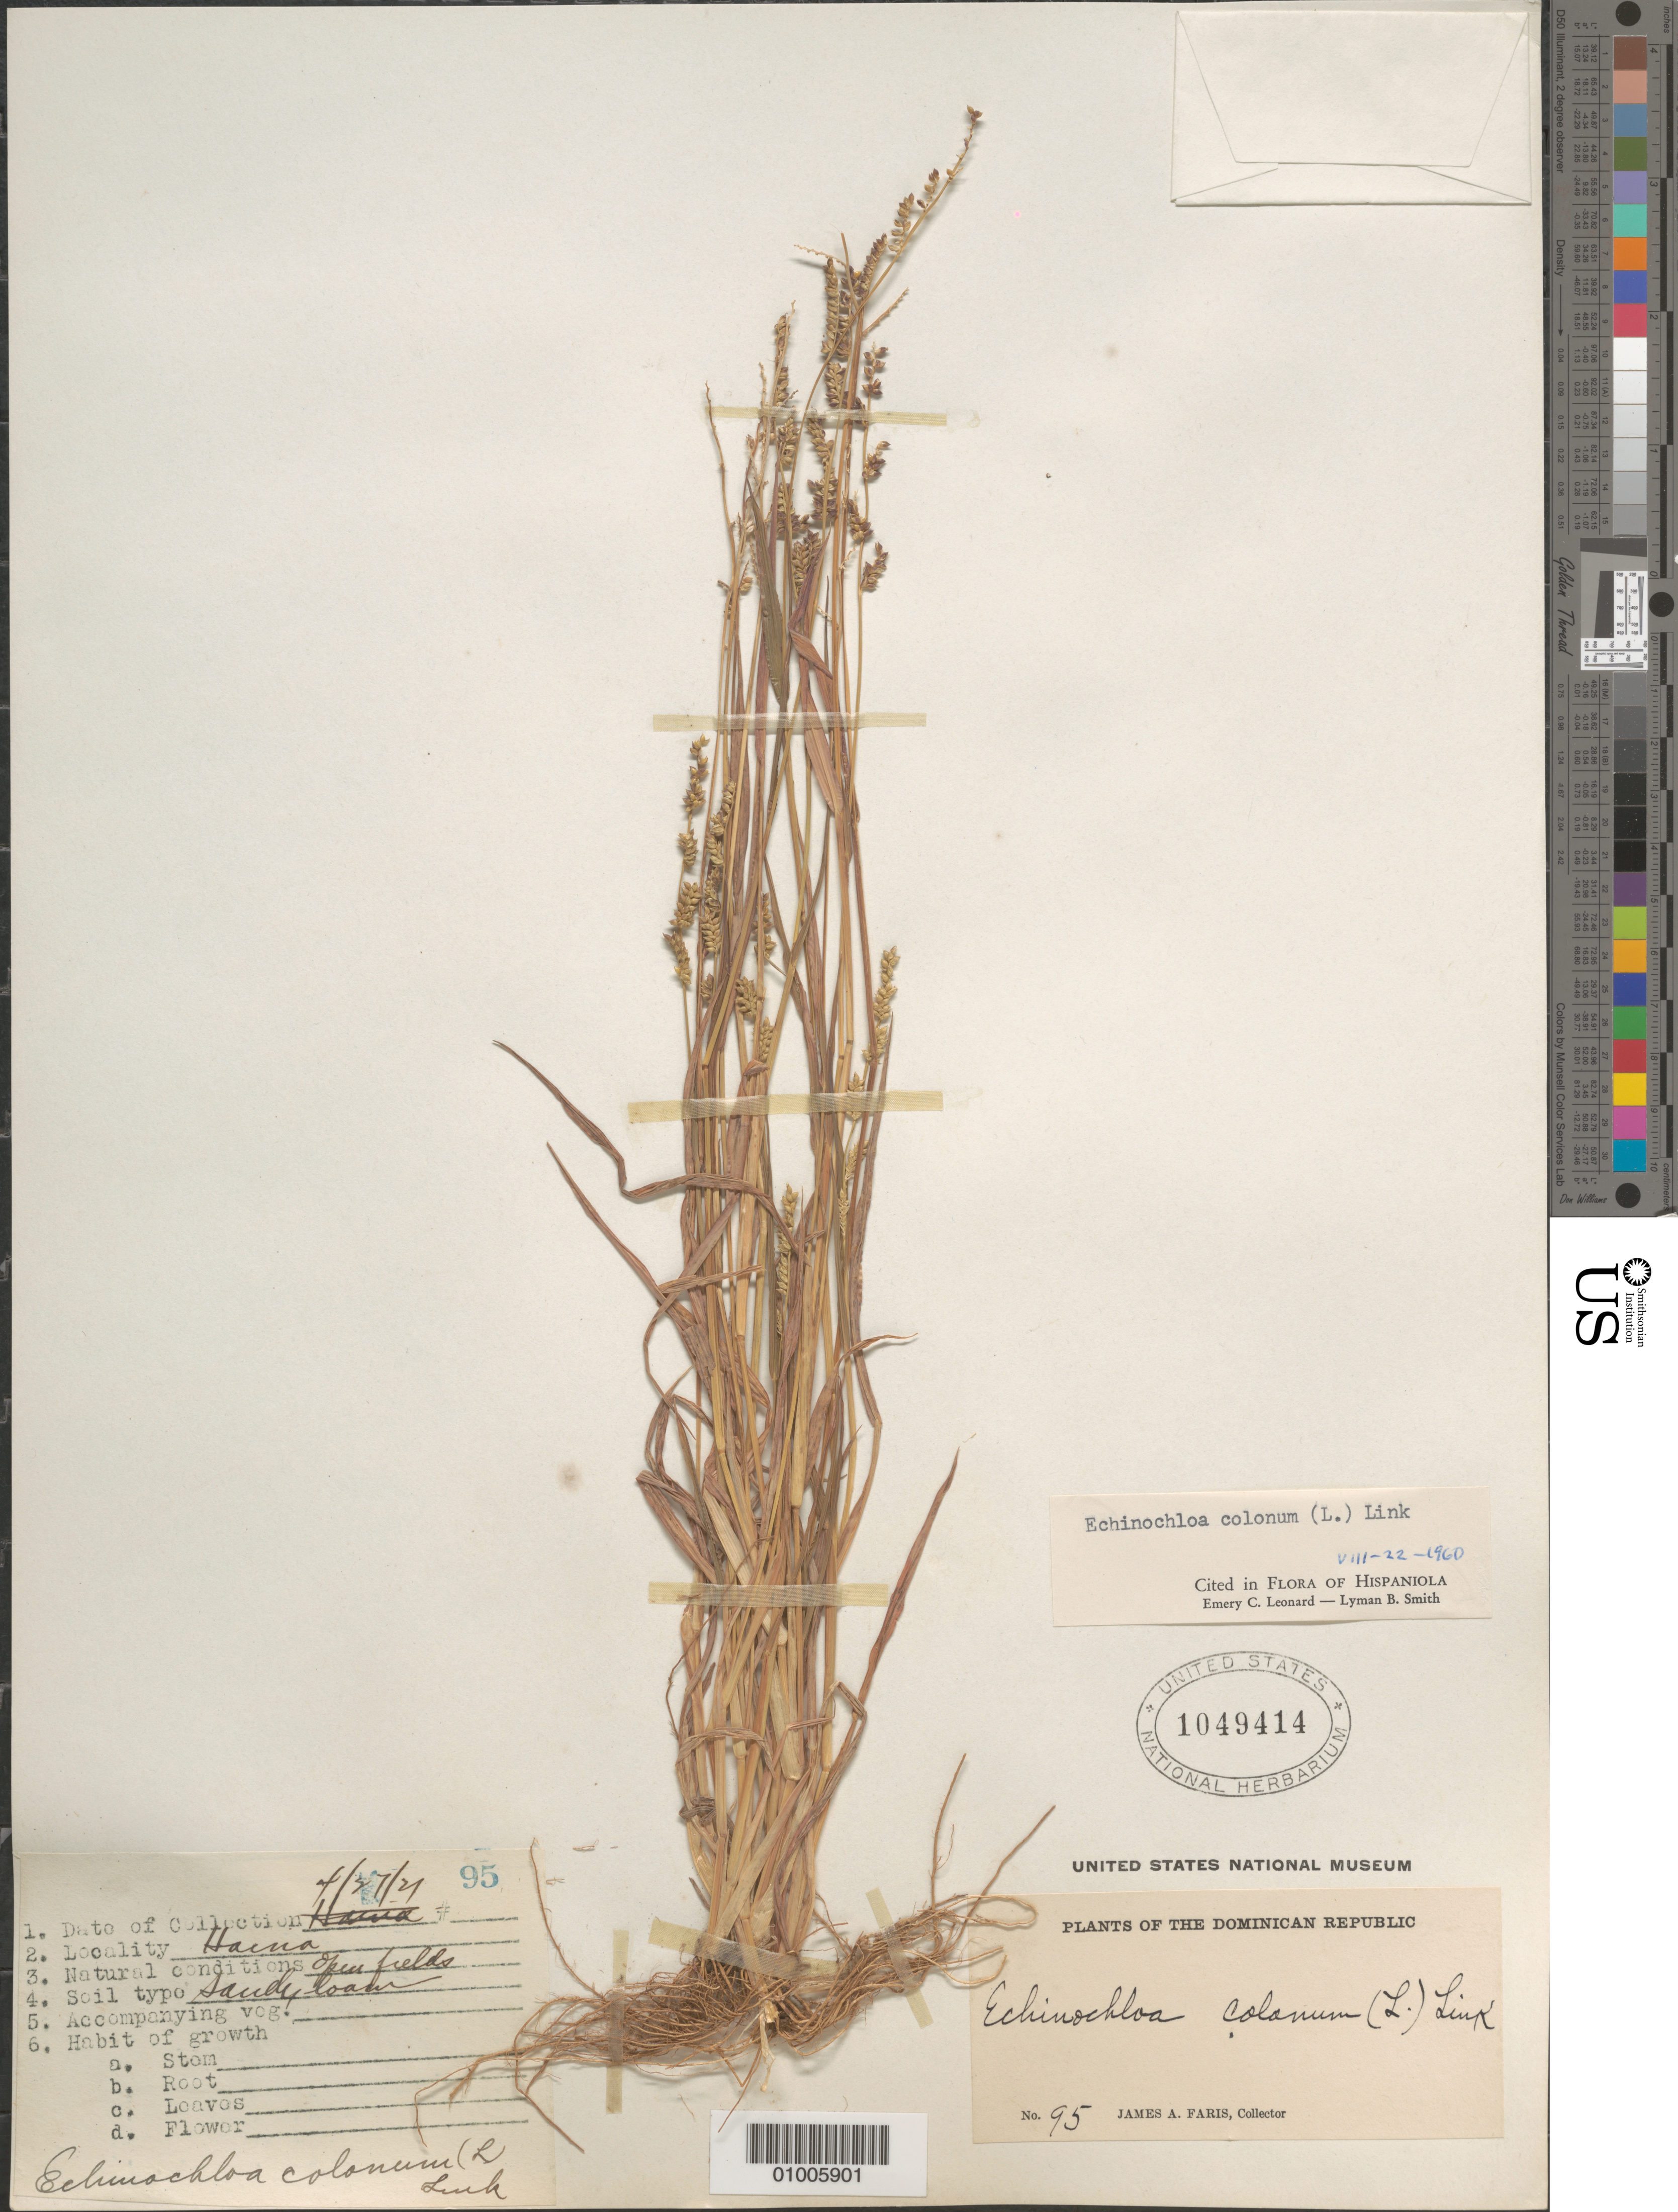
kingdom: Plantae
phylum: Tracheophyta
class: Liliopsida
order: Poales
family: Poaceae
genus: Echinochloa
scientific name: Echinochloa colona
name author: (L.) Link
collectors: J. Faris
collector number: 95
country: Dominican Republic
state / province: San Cristóbal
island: Hispaniola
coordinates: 0 N, 0 E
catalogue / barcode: US 1049414